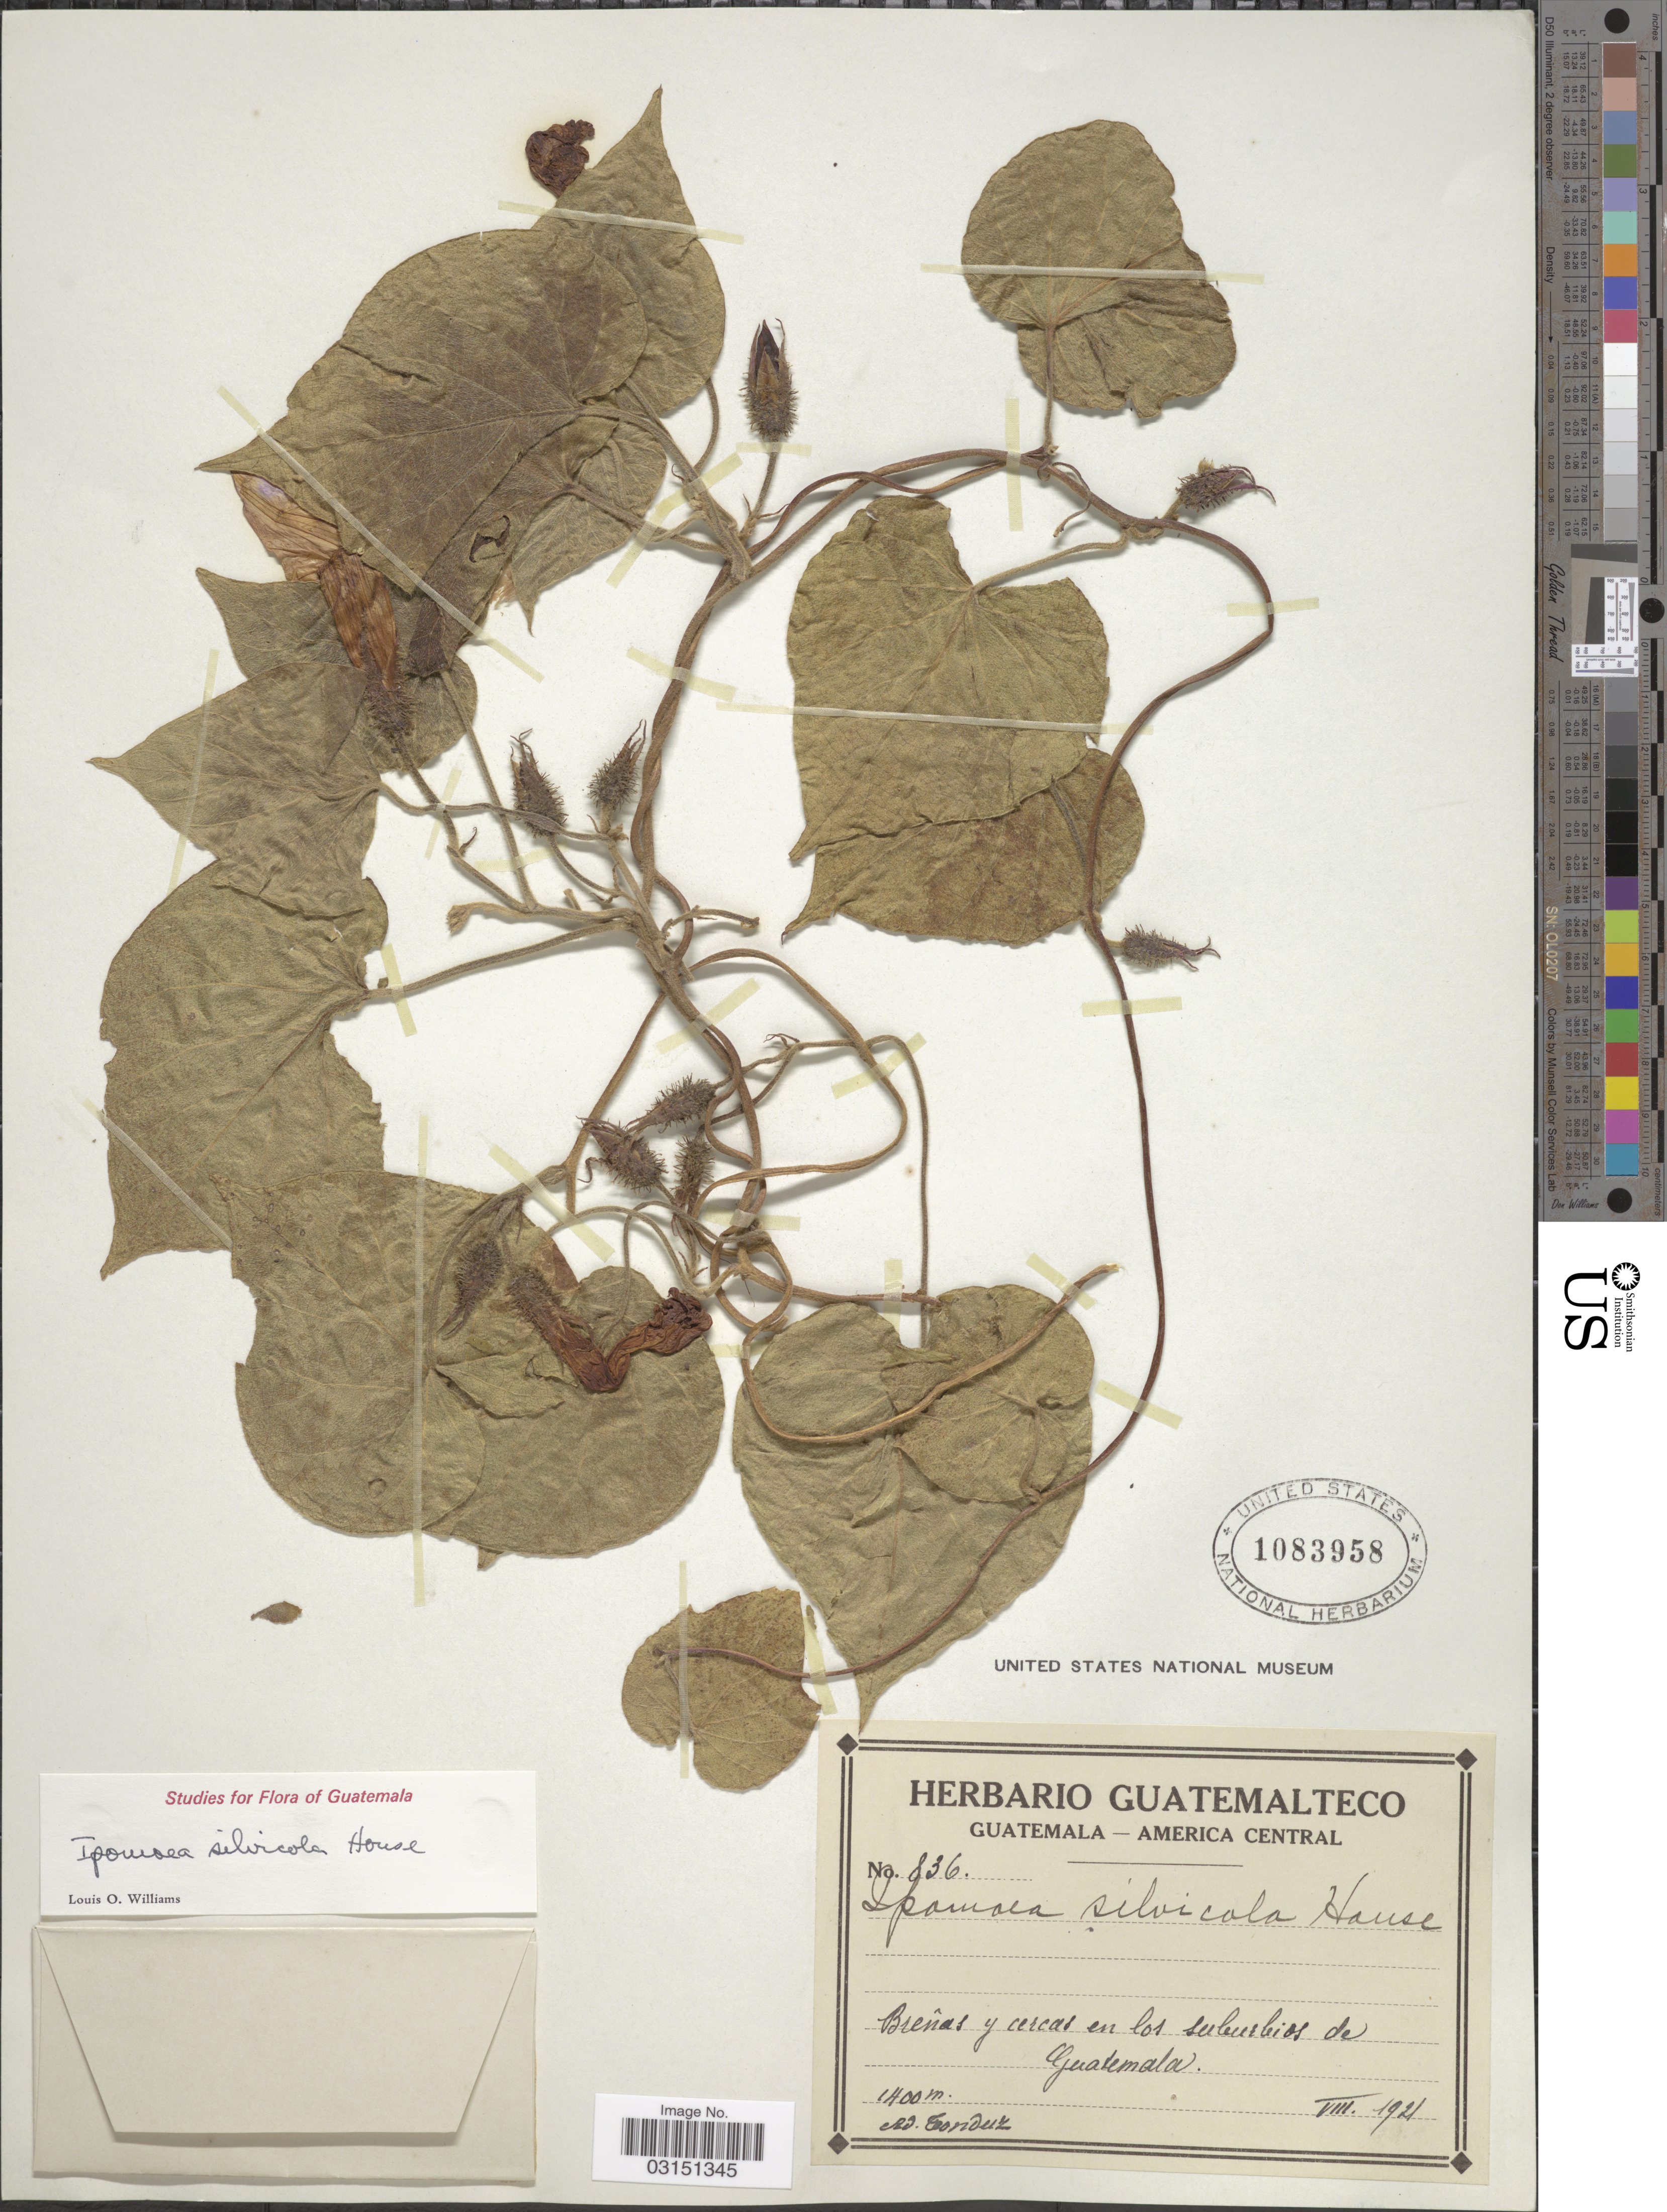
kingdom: Plantae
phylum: Tracheophyta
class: Magnoliopsida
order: Solanales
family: Convolvulaceae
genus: Ipomoea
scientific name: Ipomoea silvicola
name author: House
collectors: A. Tonduz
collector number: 836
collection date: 1921-08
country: Guatemala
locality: Brenas y cercas en los suburbios de Guatemala.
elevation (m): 1400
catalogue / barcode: US 1083958